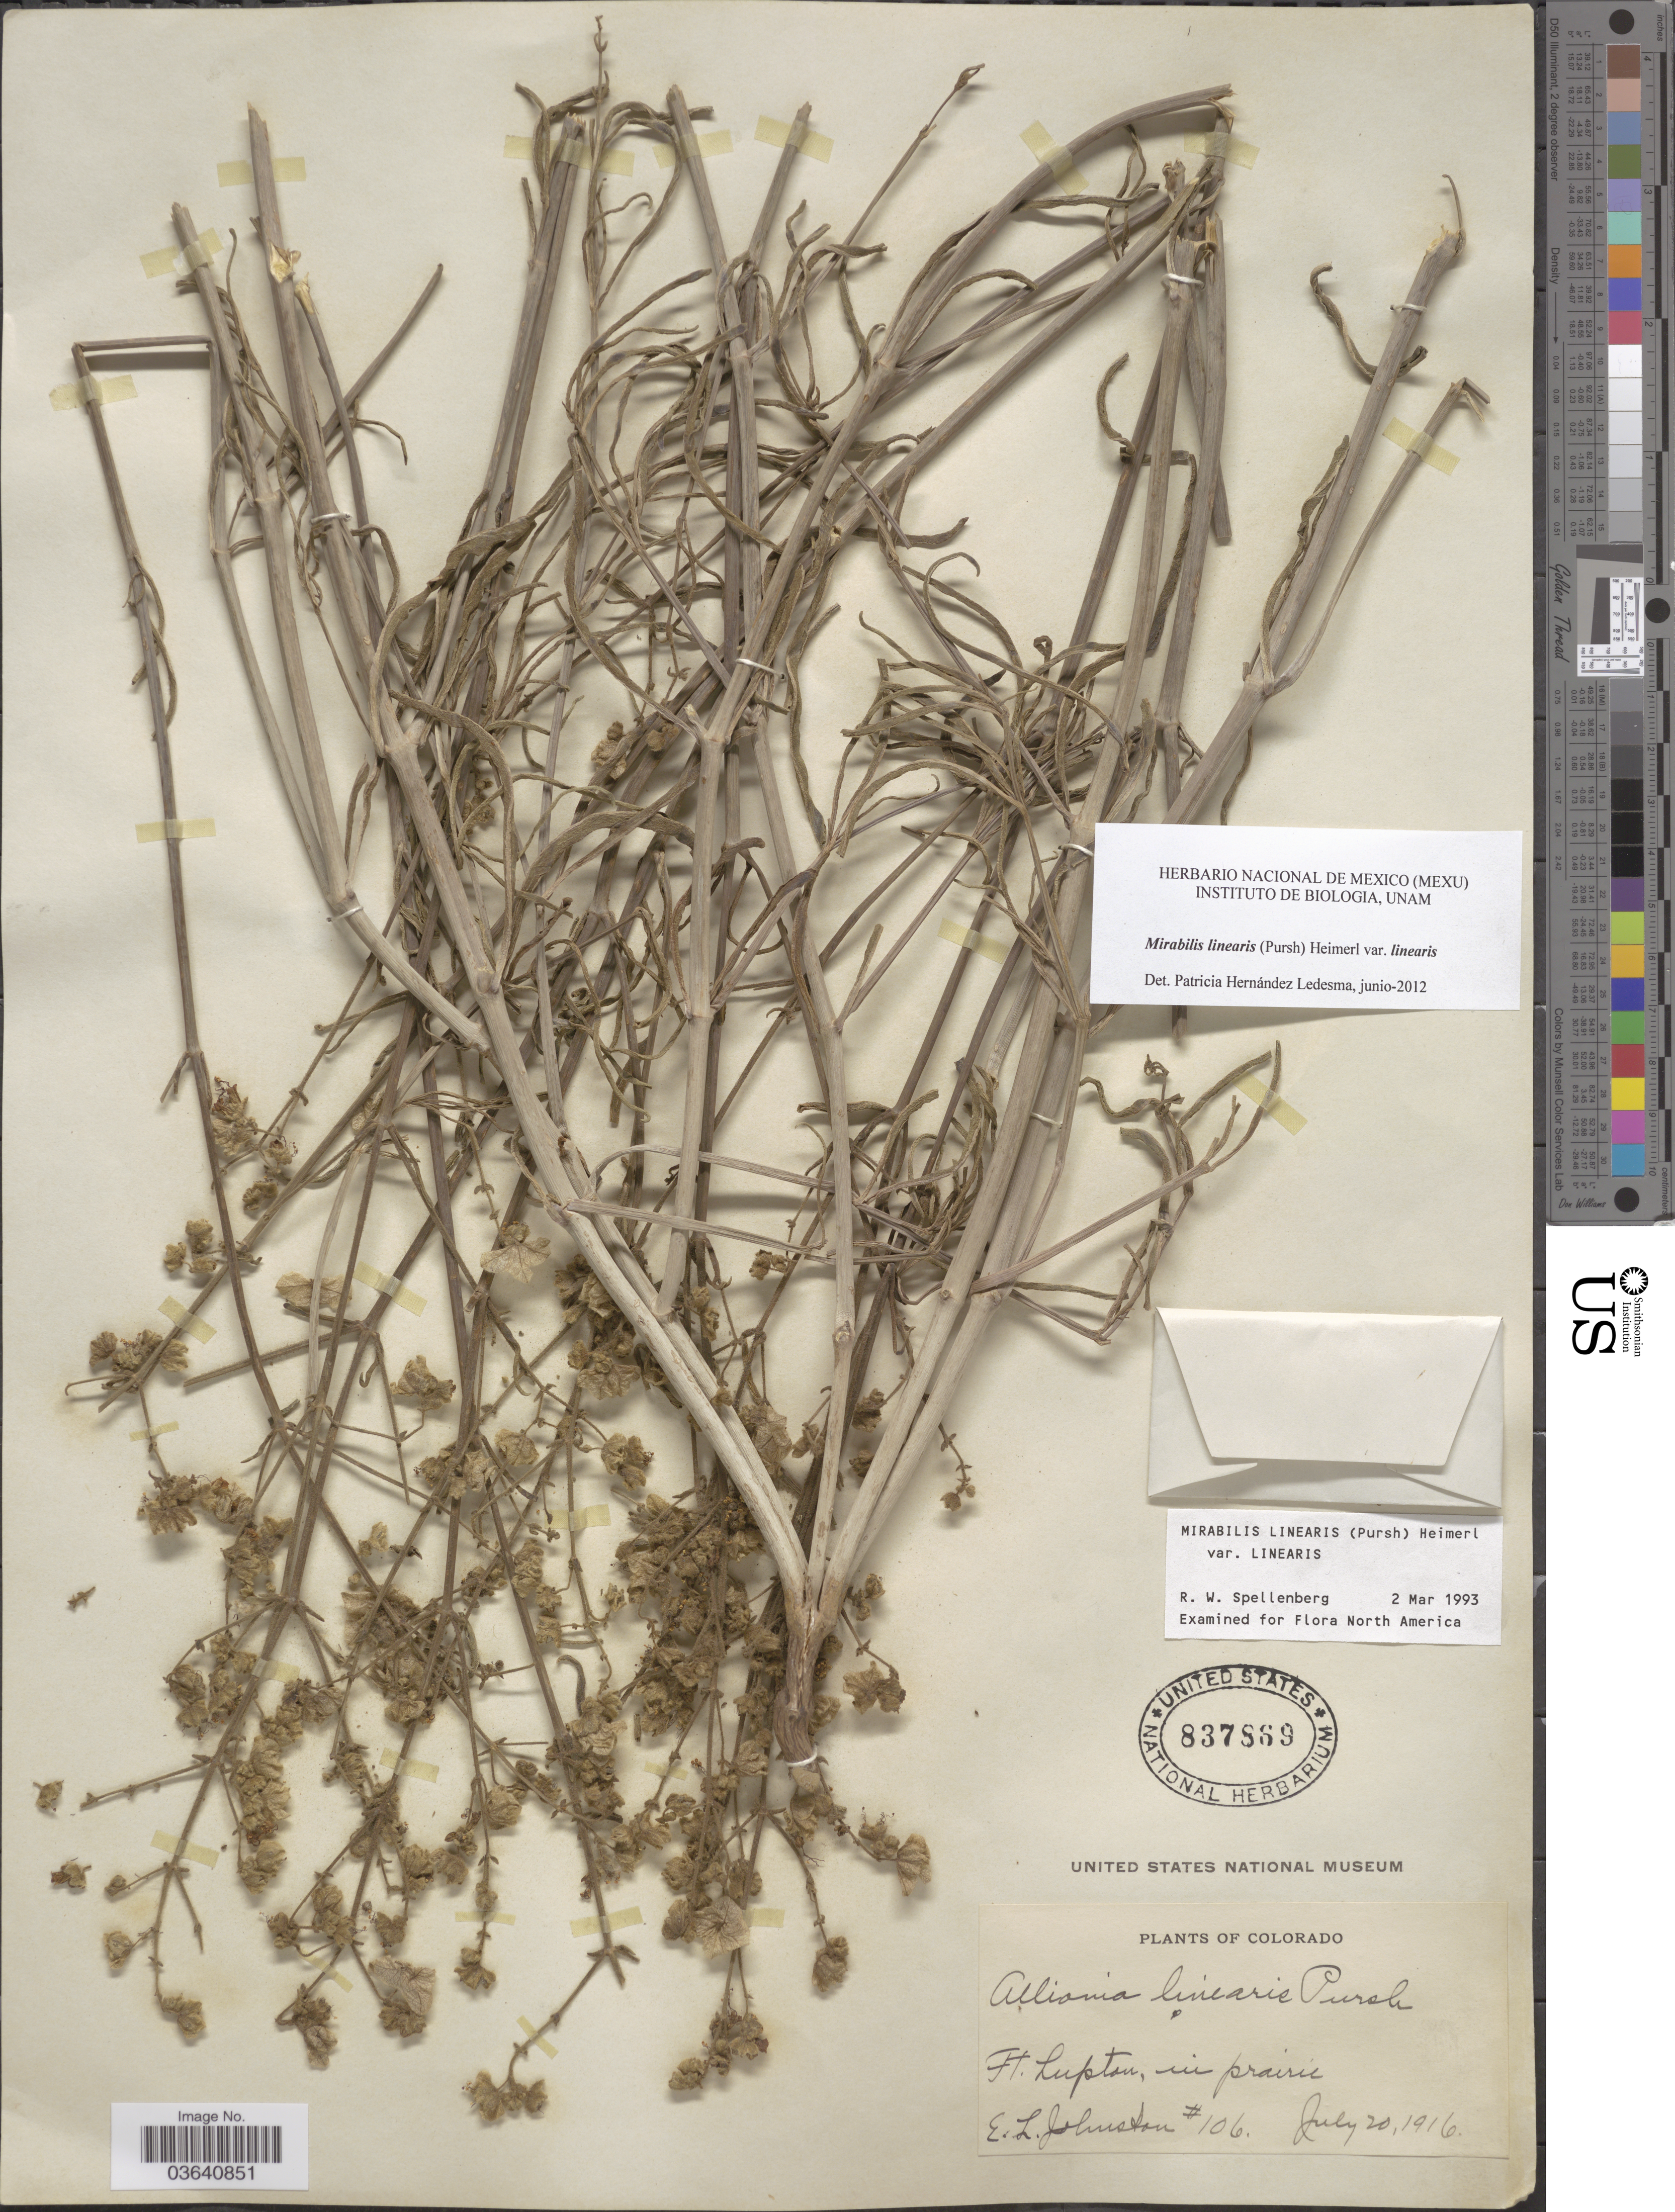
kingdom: Plantae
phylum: Tracheophyta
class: Magnoliopsida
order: Caryophyllales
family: Nyctaginaceae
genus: Mirabilis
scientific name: Mirabilis linearis var. linearis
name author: (Pursh) Heimerl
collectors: E. L. Johnston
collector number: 106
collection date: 1916-07-20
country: United States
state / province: Colorado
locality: Ft. Lupton.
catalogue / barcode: US 837869